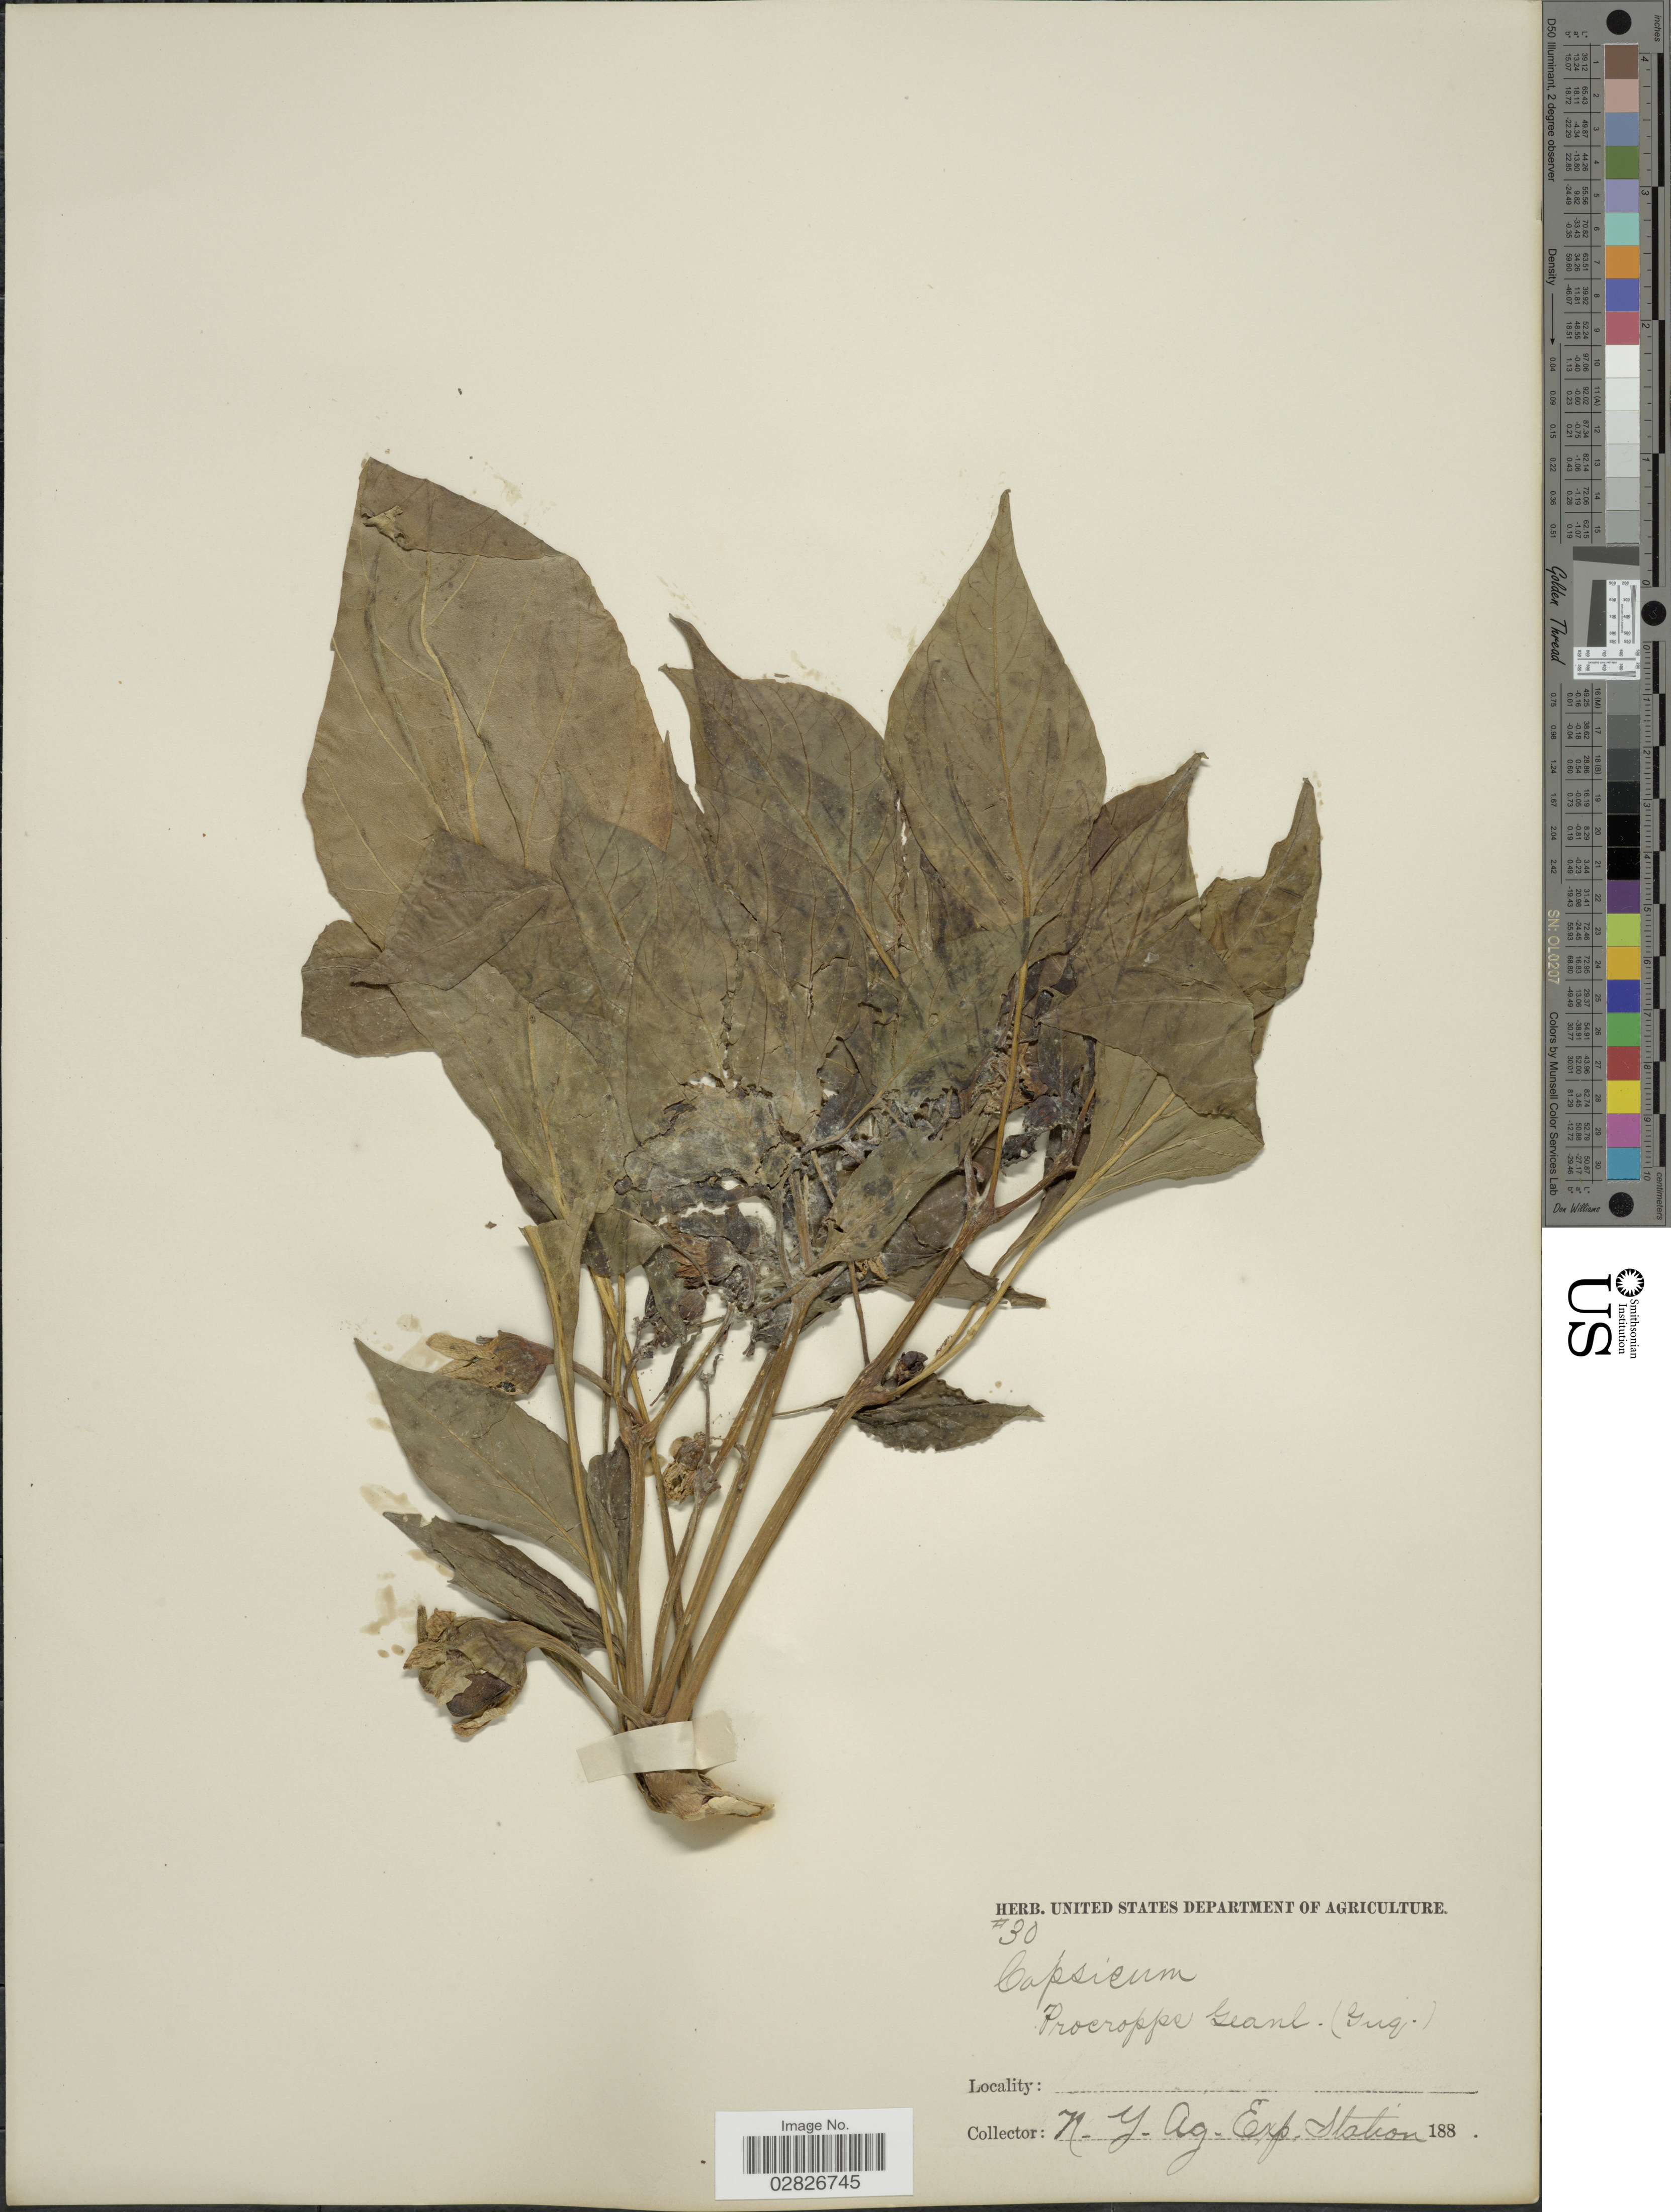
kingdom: Plantae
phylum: Tracheophyta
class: Magnoliopsida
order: Solanales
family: Solanaceae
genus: Capsicum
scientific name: Capsicum sp.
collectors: Facchini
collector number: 30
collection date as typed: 188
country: United States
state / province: New York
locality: N.Y. Ag. Exp. Station.